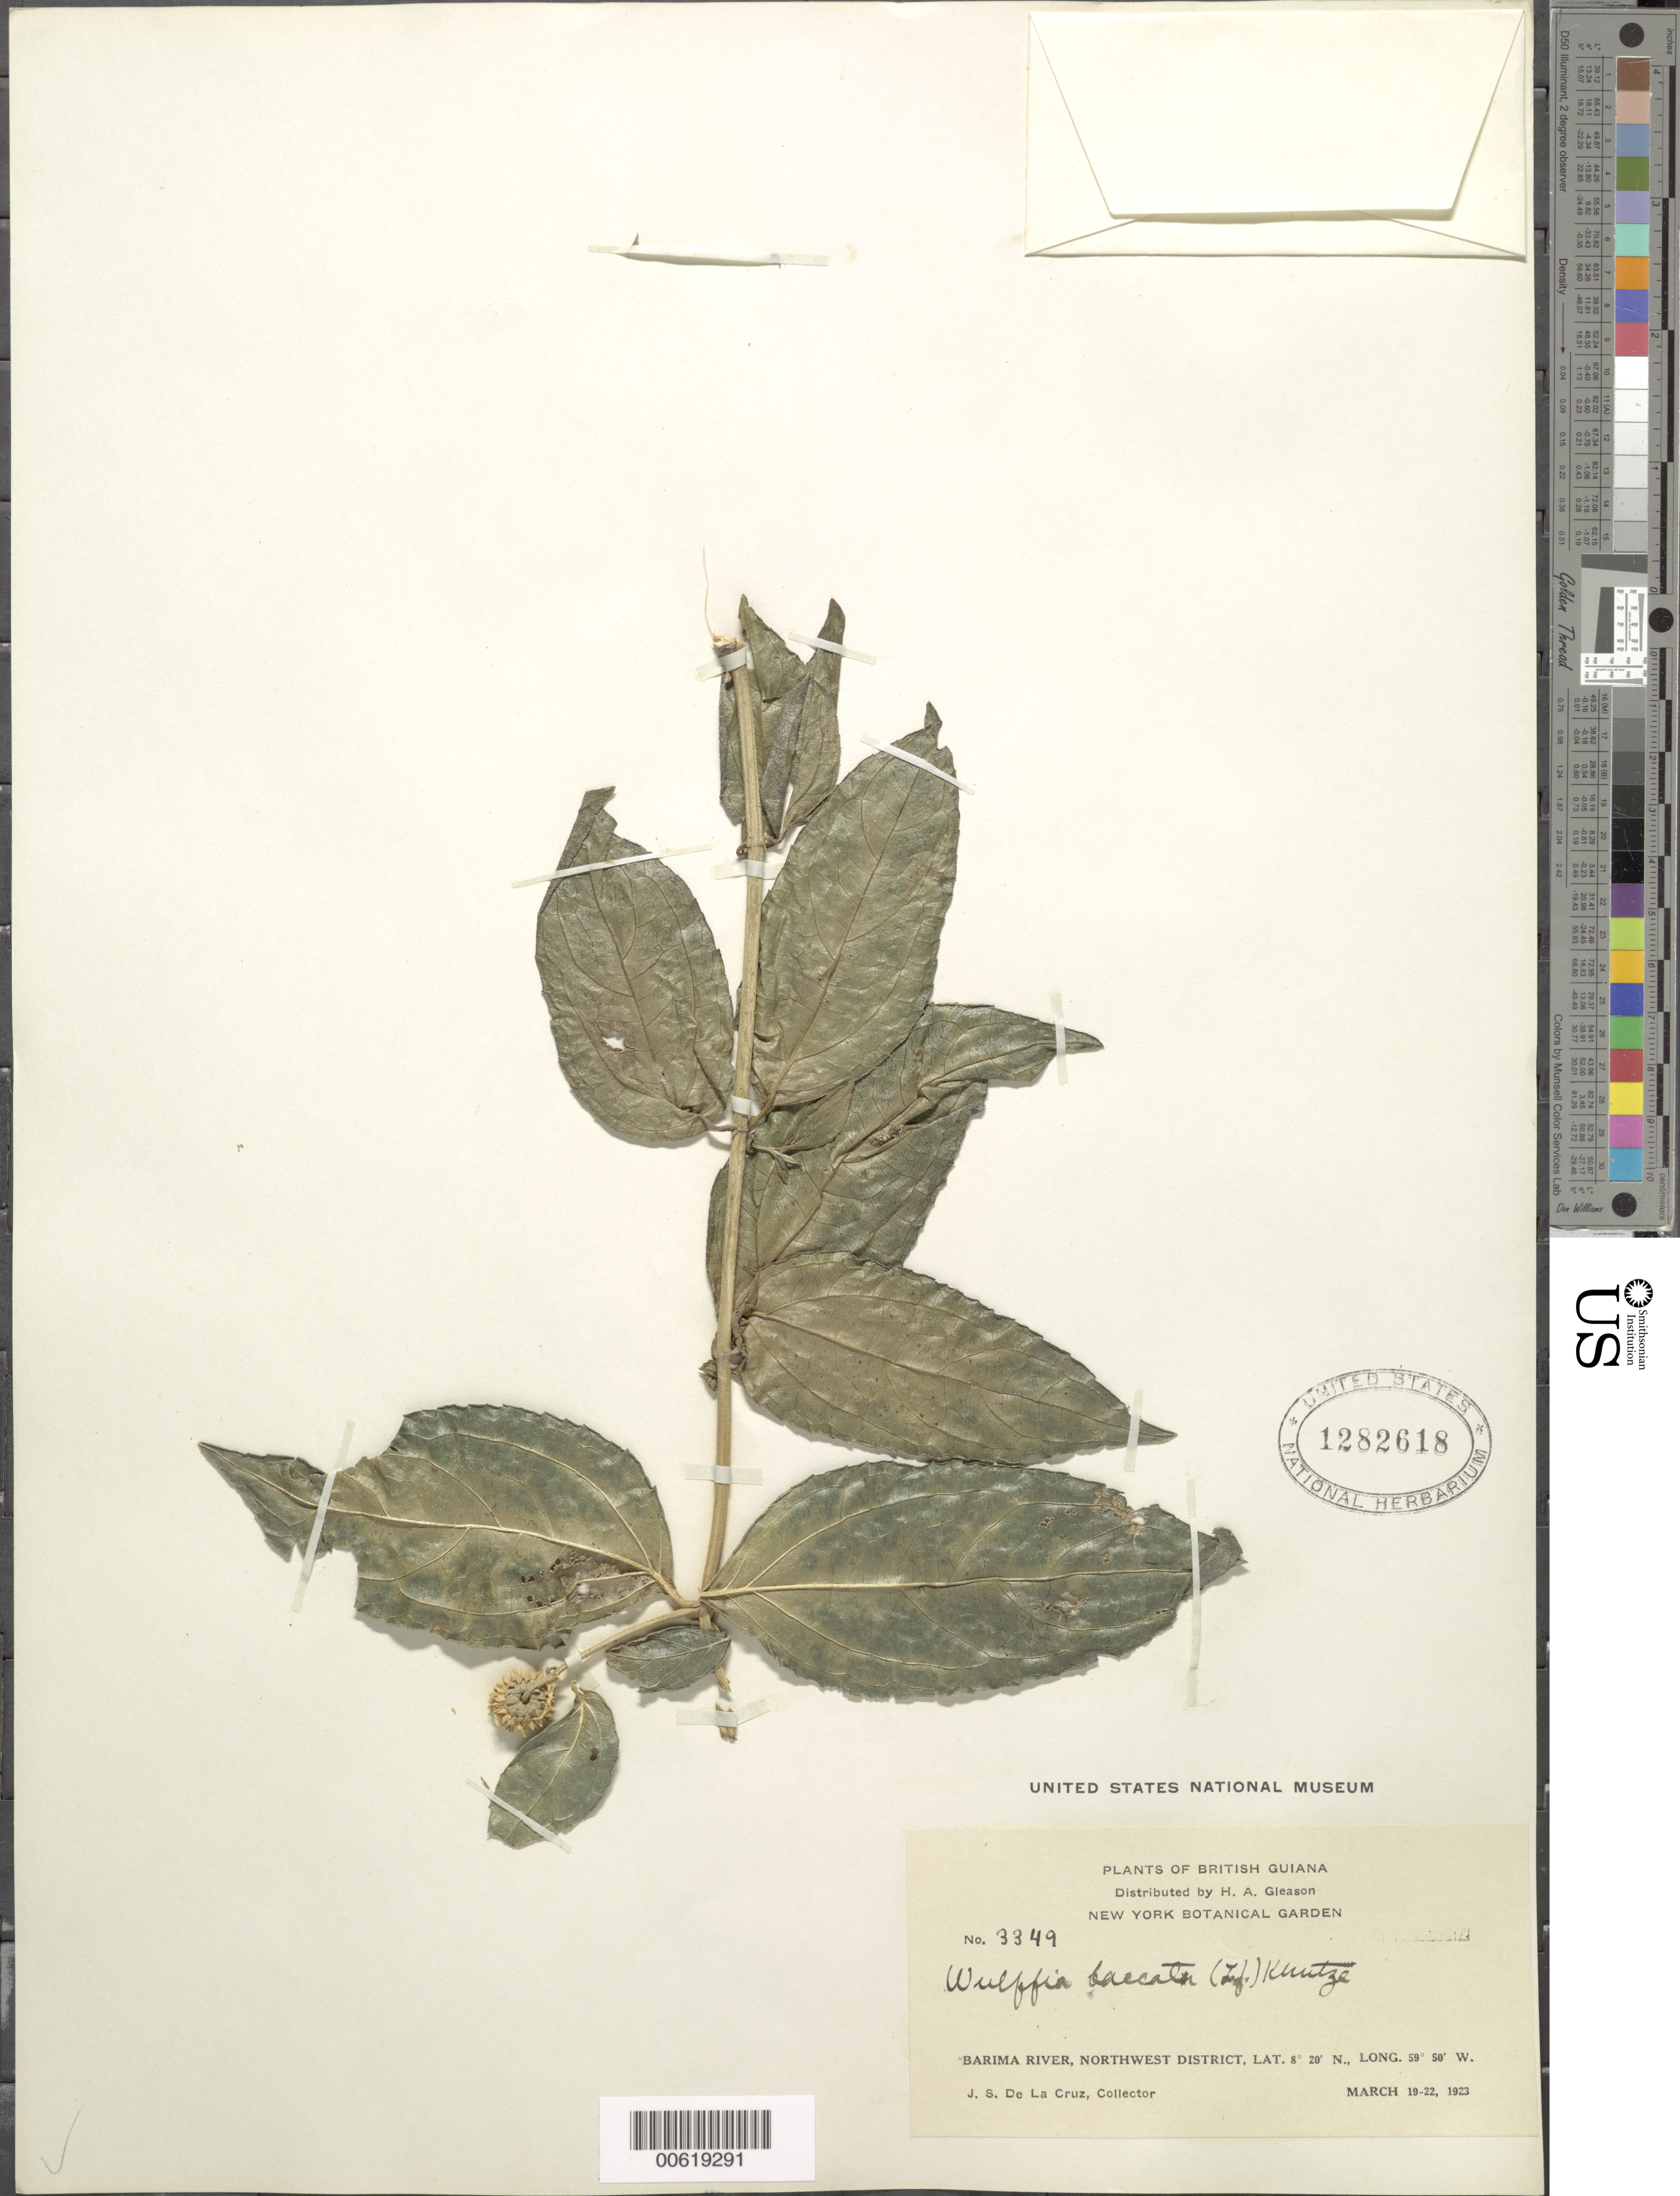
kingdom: Plantae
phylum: Tracheophyta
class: Magnoliopsida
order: Asterales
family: Asteraceae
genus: Wulffia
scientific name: Wulffia baccata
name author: (L. f.) Kuntze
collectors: J. S. de la Cruz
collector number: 3349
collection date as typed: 10-Mar-23 to 22-Mar-23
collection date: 1923-03-10/1923-03-22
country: Guyana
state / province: Barima-Waini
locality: Barima R., NW District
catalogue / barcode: US 1282618